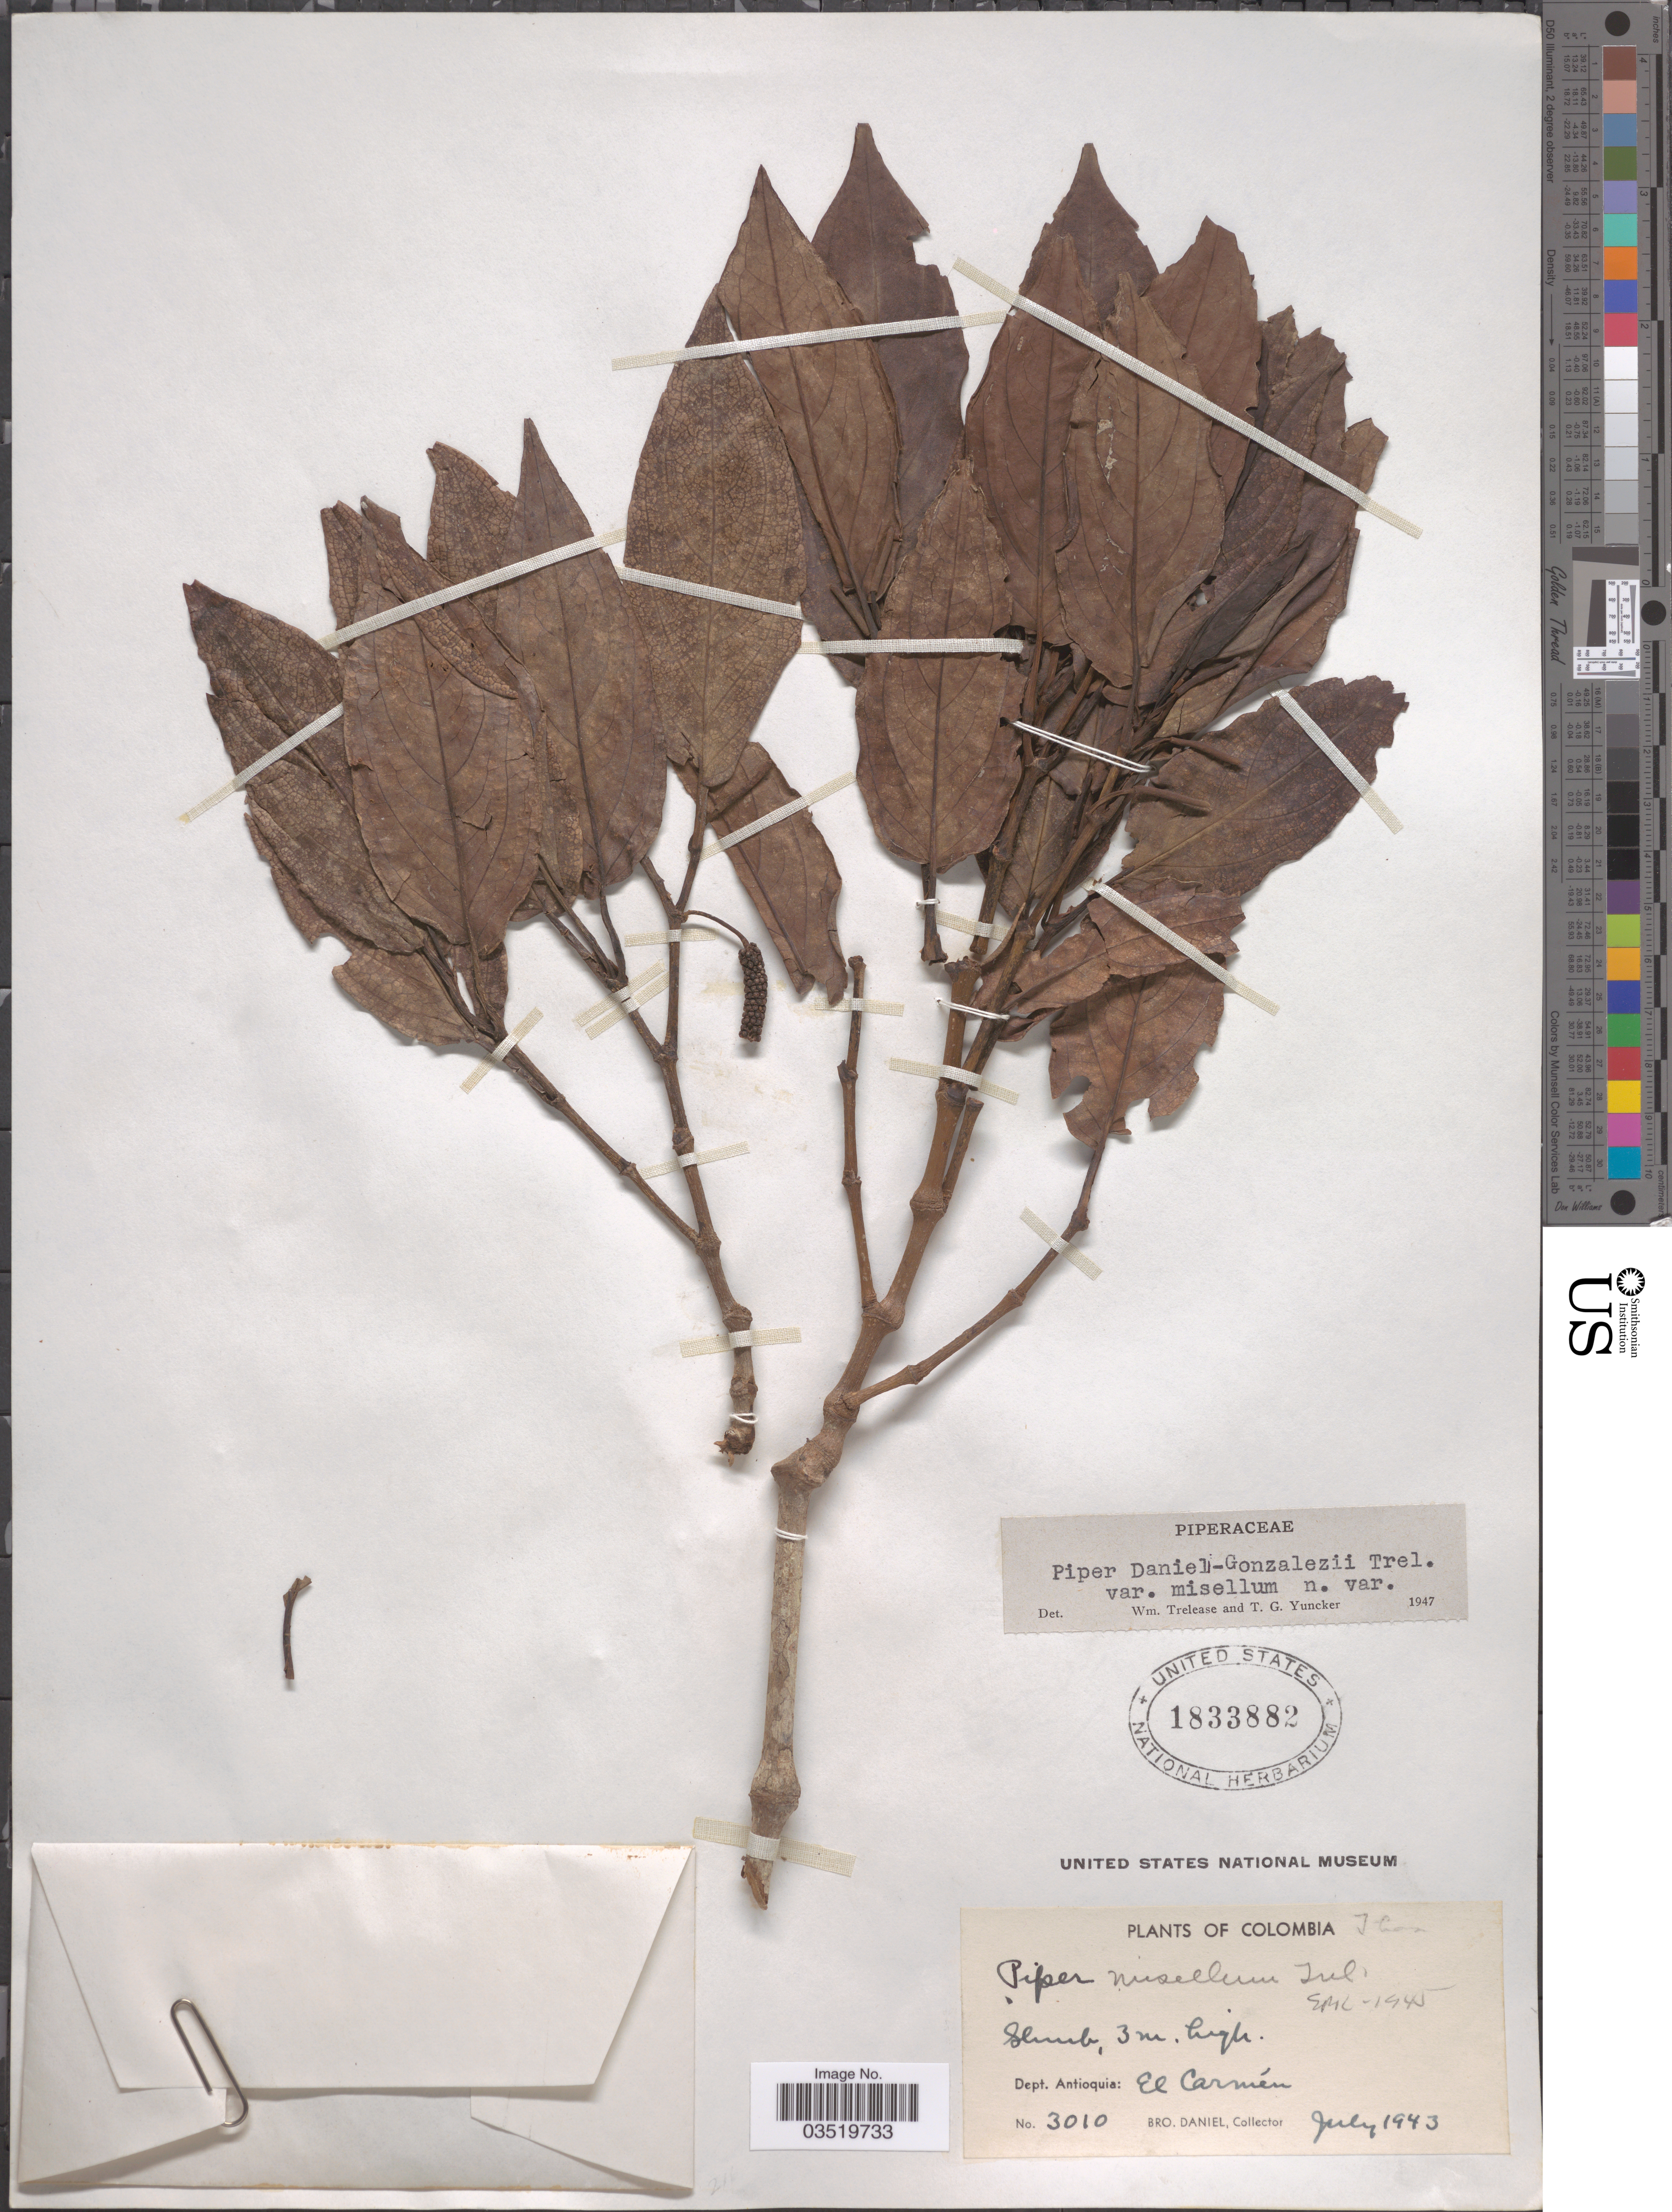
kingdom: Plantae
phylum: Tracheophyta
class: Magnoliopsida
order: Piperales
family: Piperaceae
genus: Piper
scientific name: Piper daniel-gonzalezii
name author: Trel.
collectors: Bro. Daniel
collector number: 3010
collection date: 1943-07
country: Colombia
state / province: Antioquia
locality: Dept. Antioquia: El Carmén.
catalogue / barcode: US 1833882